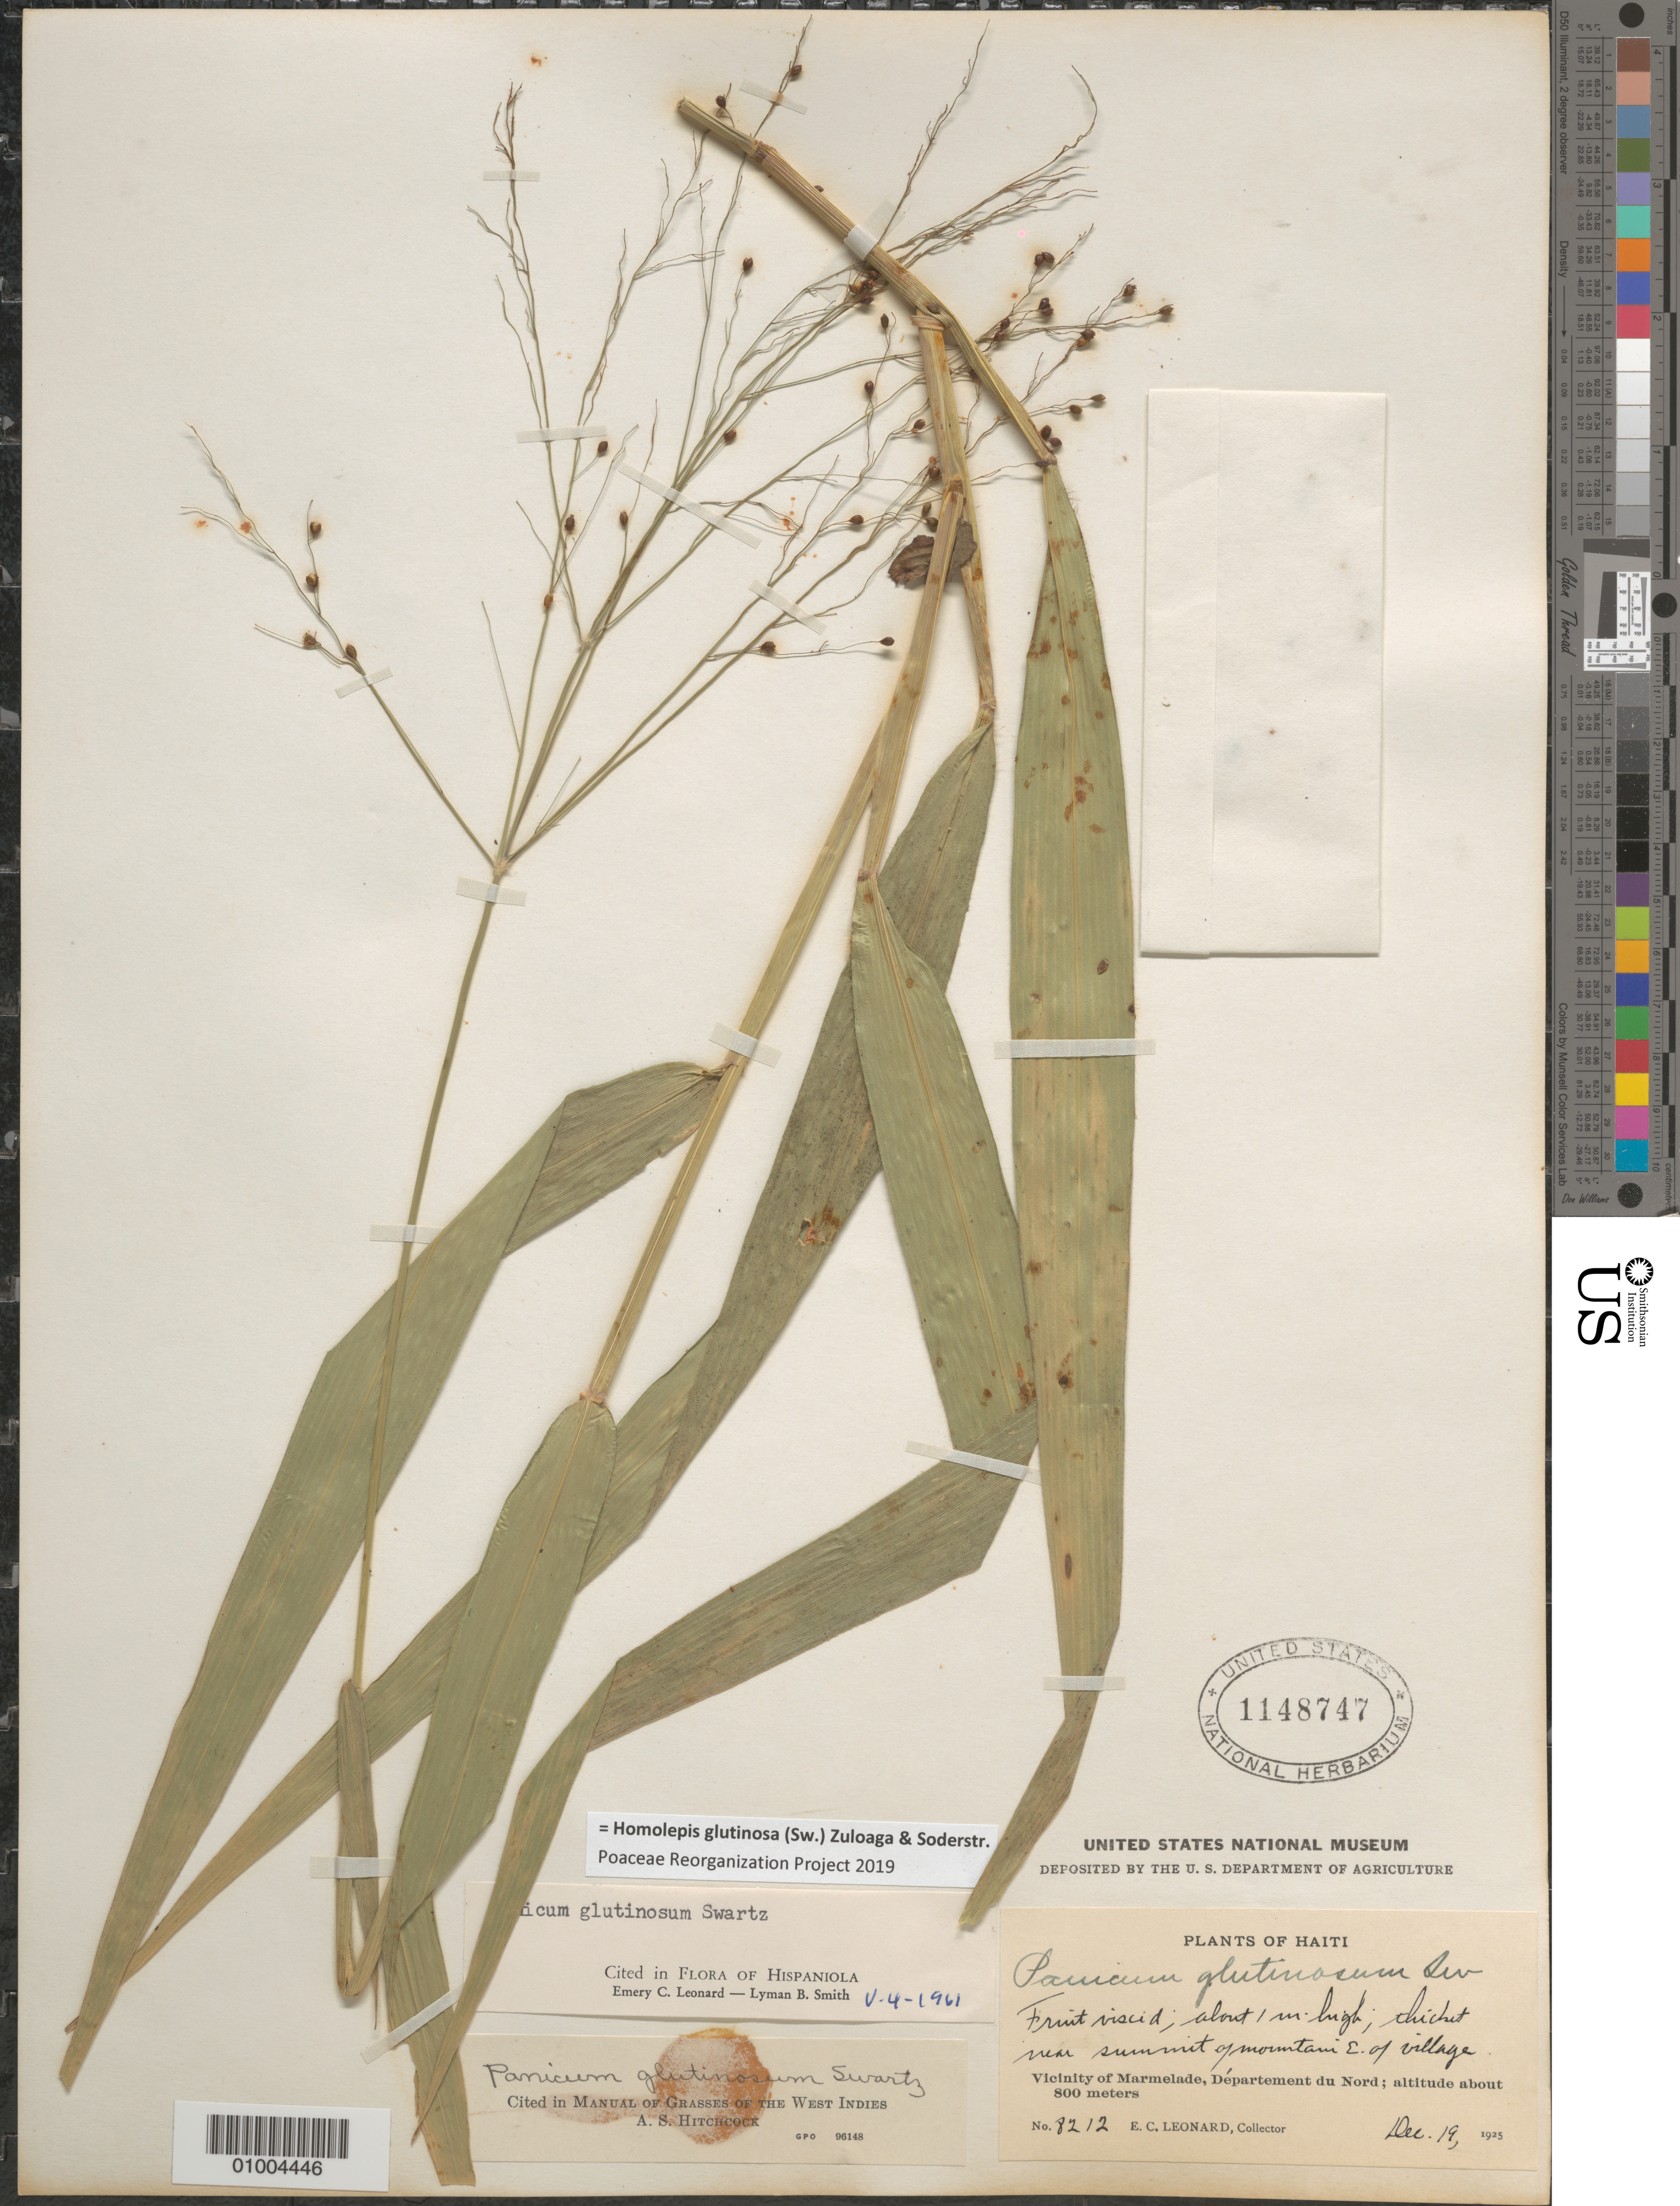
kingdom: Plantae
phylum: Tracheophyta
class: Liliopsida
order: Poales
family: Poaceae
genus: Homolepis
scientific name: Homolepis glutinosa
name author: (Sw.) Zuloaga & Soderstr.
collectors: E. C. Leonard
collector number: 8212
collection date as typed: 19 Dec 1925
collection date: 1925-12-19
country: Haiti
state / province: Nord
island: Hispaniola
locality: vicinity of Marmelade, near summit of mountain E of village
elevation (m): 800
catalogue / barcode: US 1148747